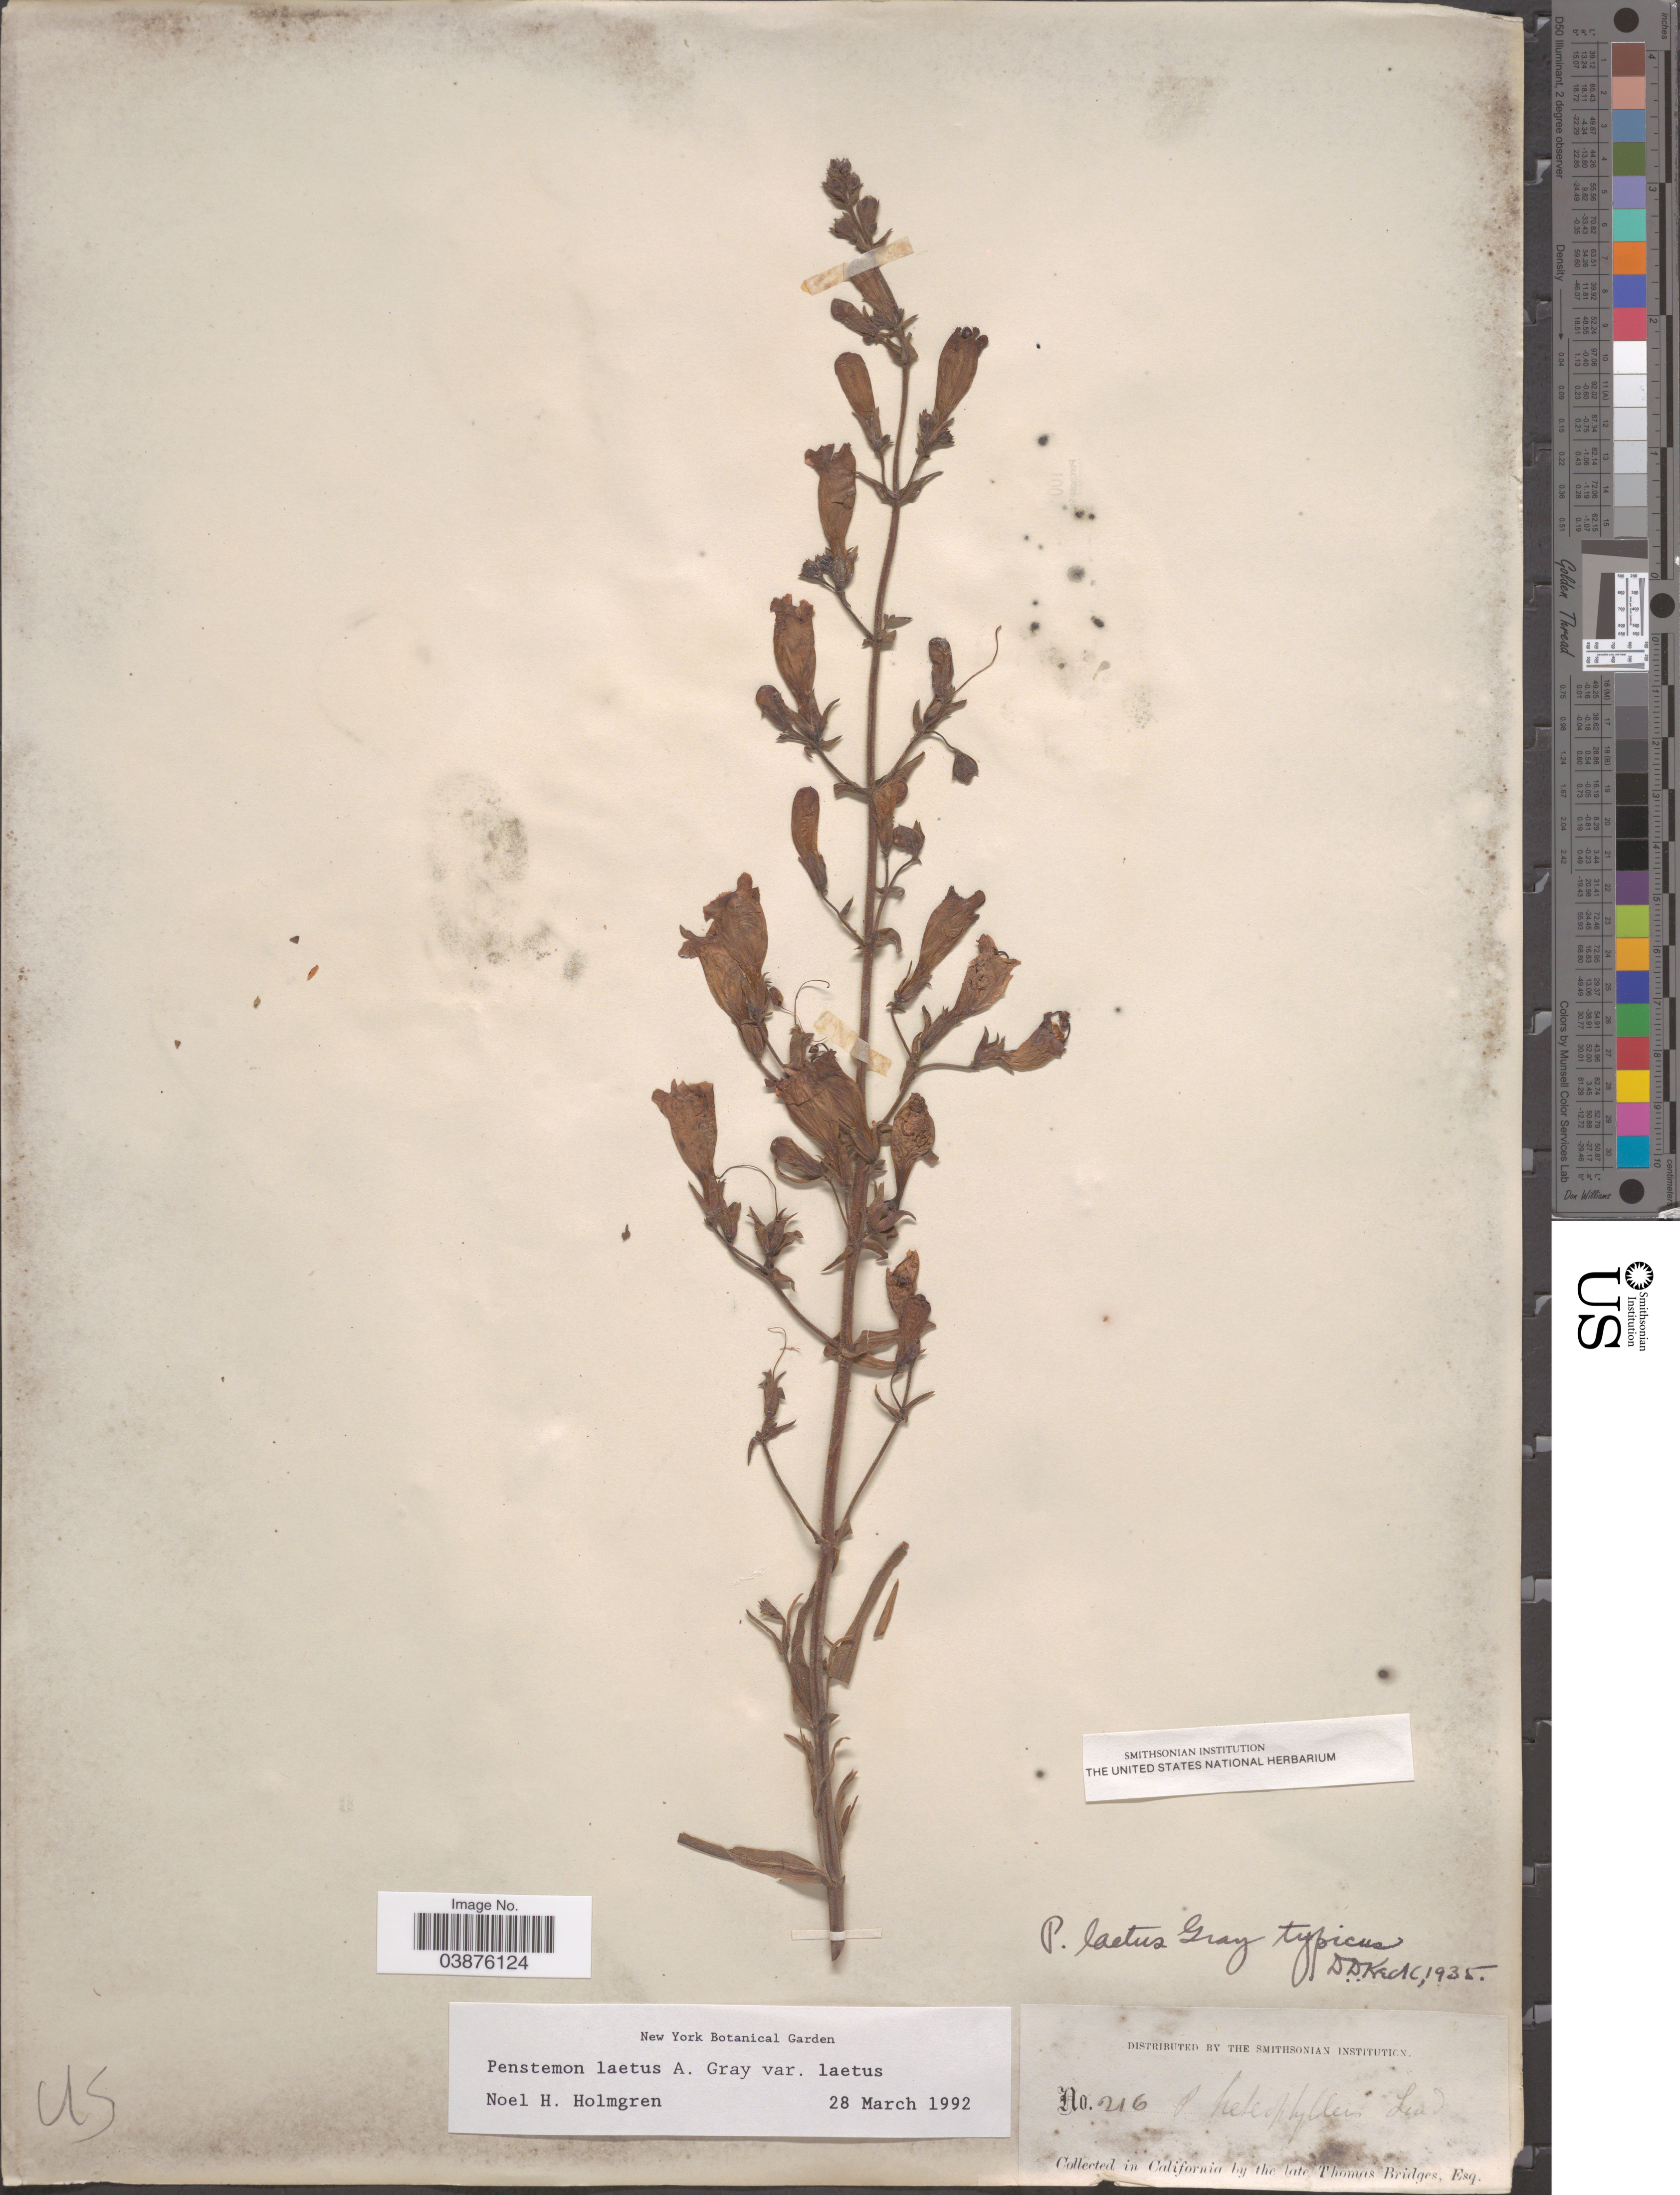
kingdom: Plantae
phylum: Tracheophyta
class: Magnoliopsida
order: Lamiales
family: Plantaginaceae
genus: Penstemon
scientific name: Penstemon laetus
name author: A. Gray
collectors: T. Bridges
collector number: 216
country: United States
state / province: California